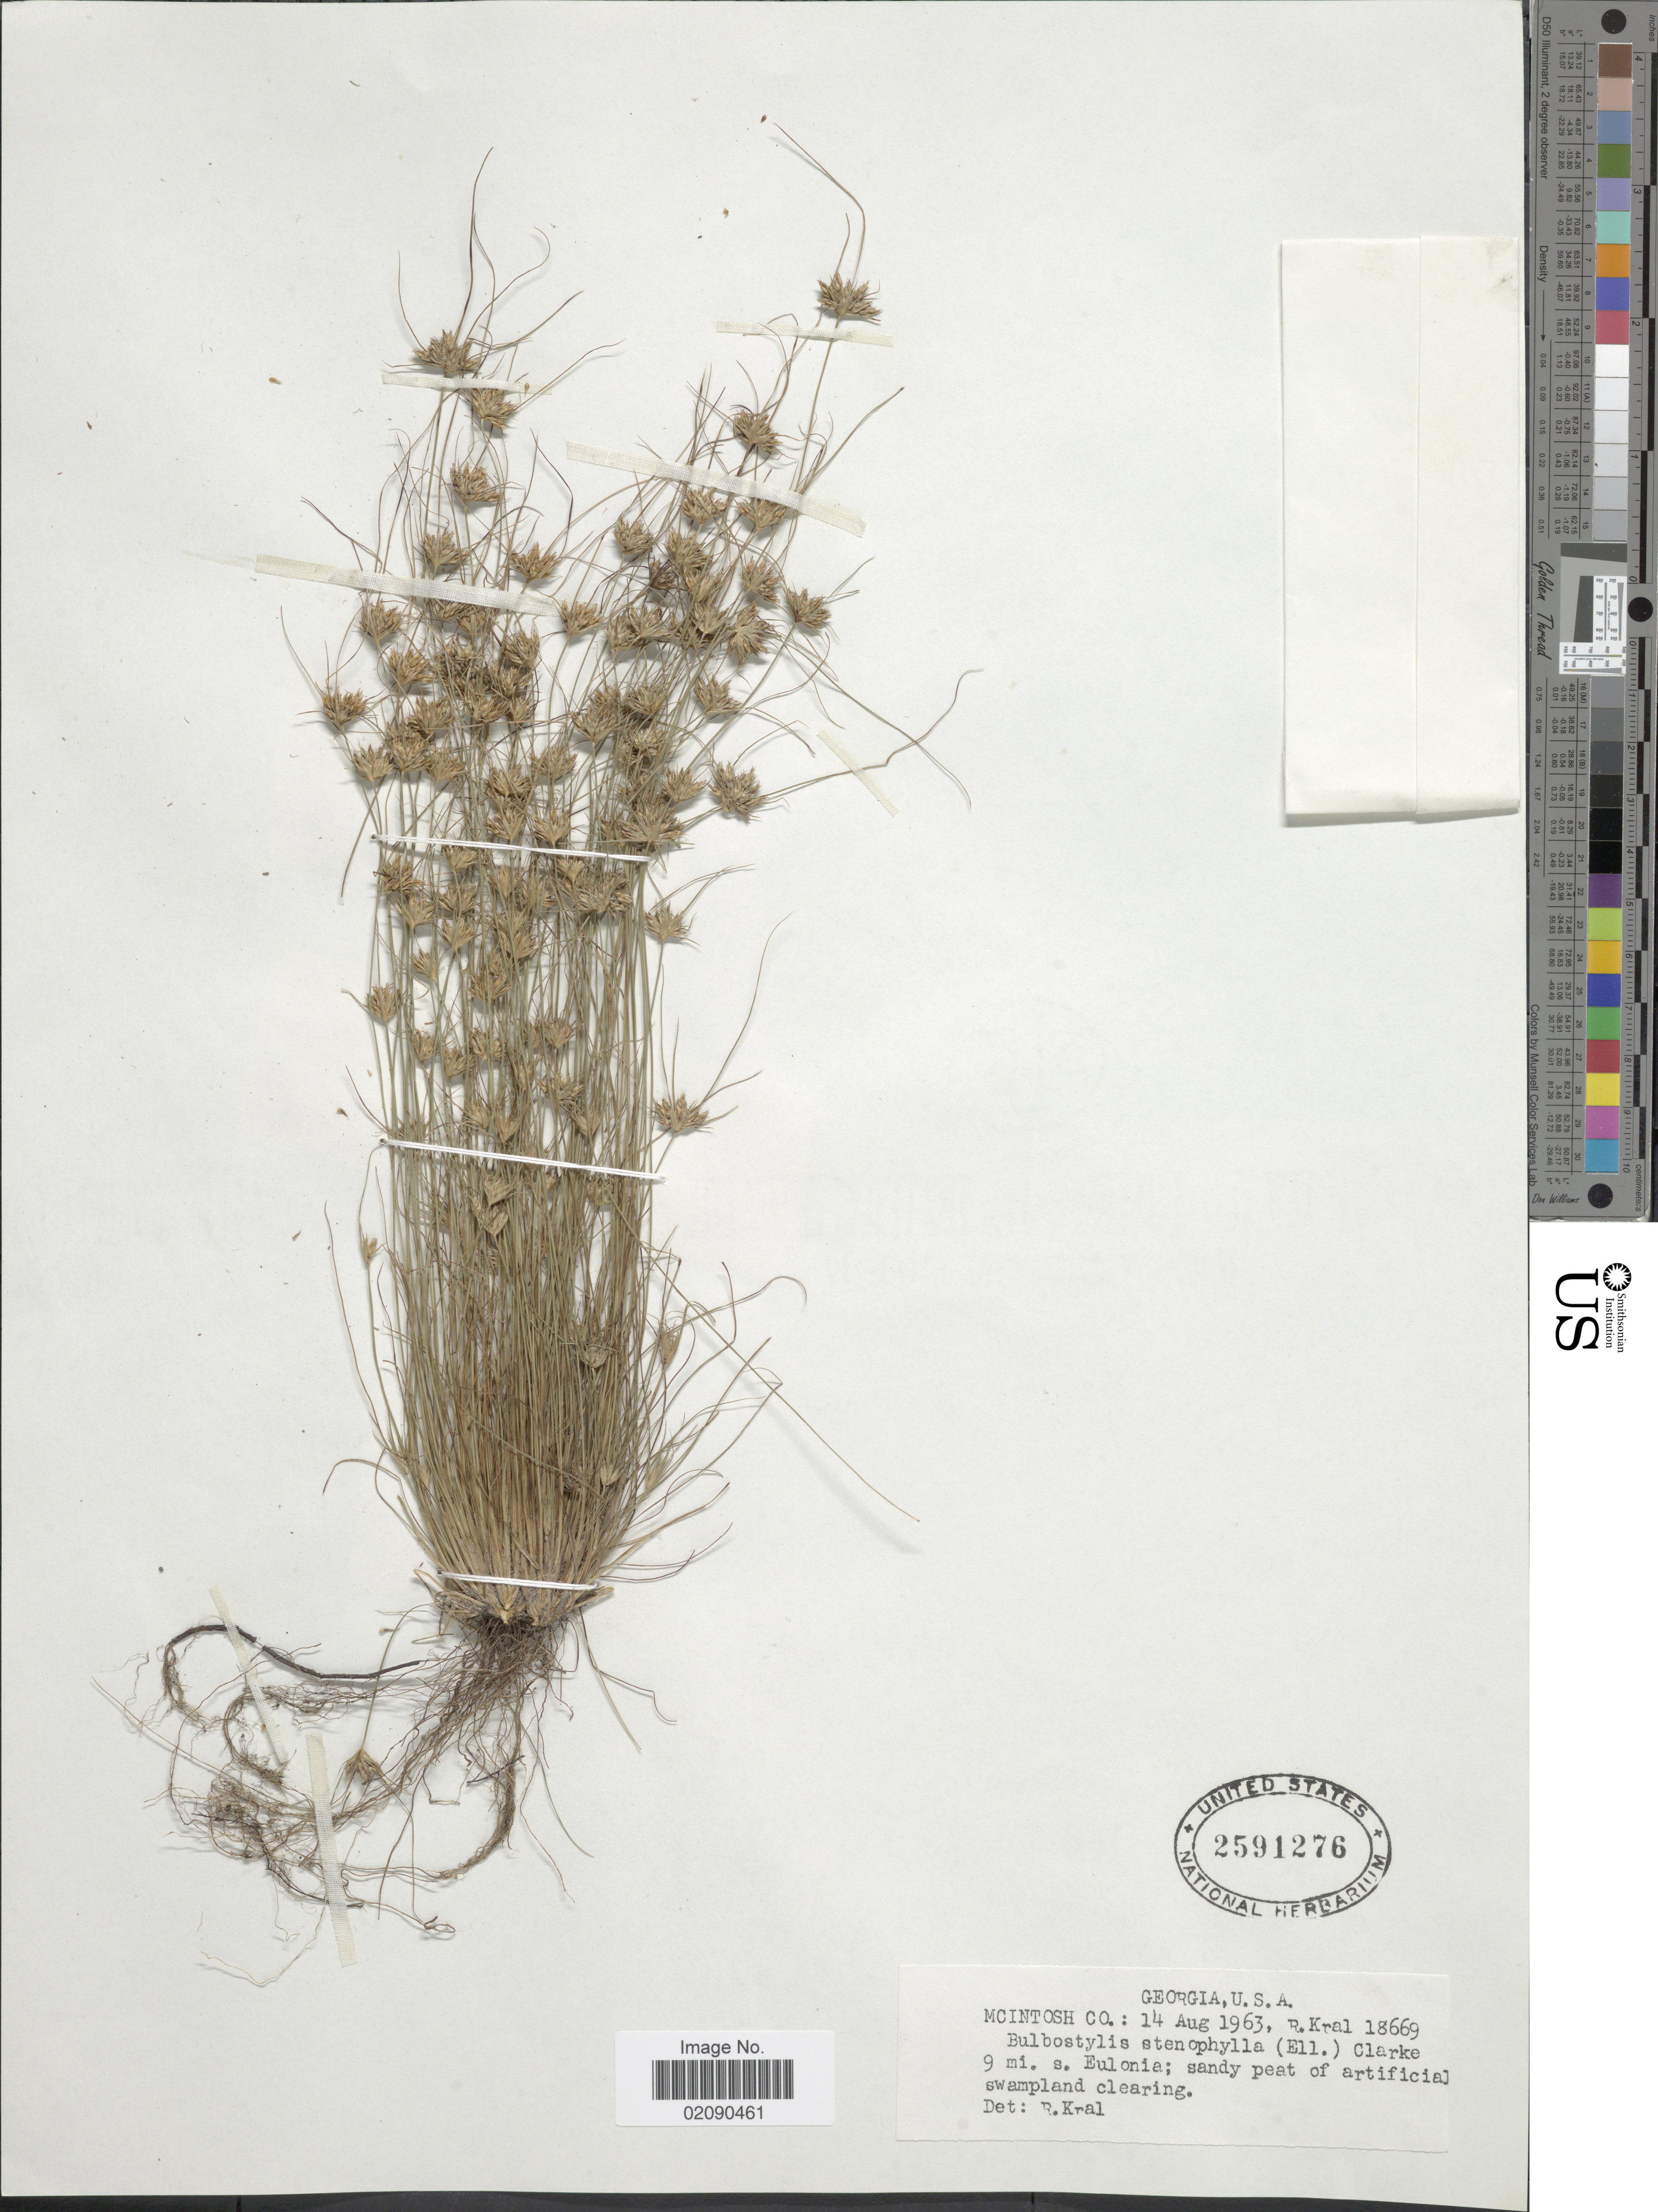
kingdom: Plantae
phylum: Tracheophyta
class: Liliopsida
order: Poales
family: Cyperaceae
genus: Bulbostylis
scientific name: Bulbostylis stenophylla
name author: (Elliott) C.B. Clarke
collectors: R. Kral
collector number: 18669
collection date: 1963-09-14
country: United States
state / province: Georgia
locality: McIntosh Co; 9 mi s. Eulonia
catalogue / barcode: US 2591276